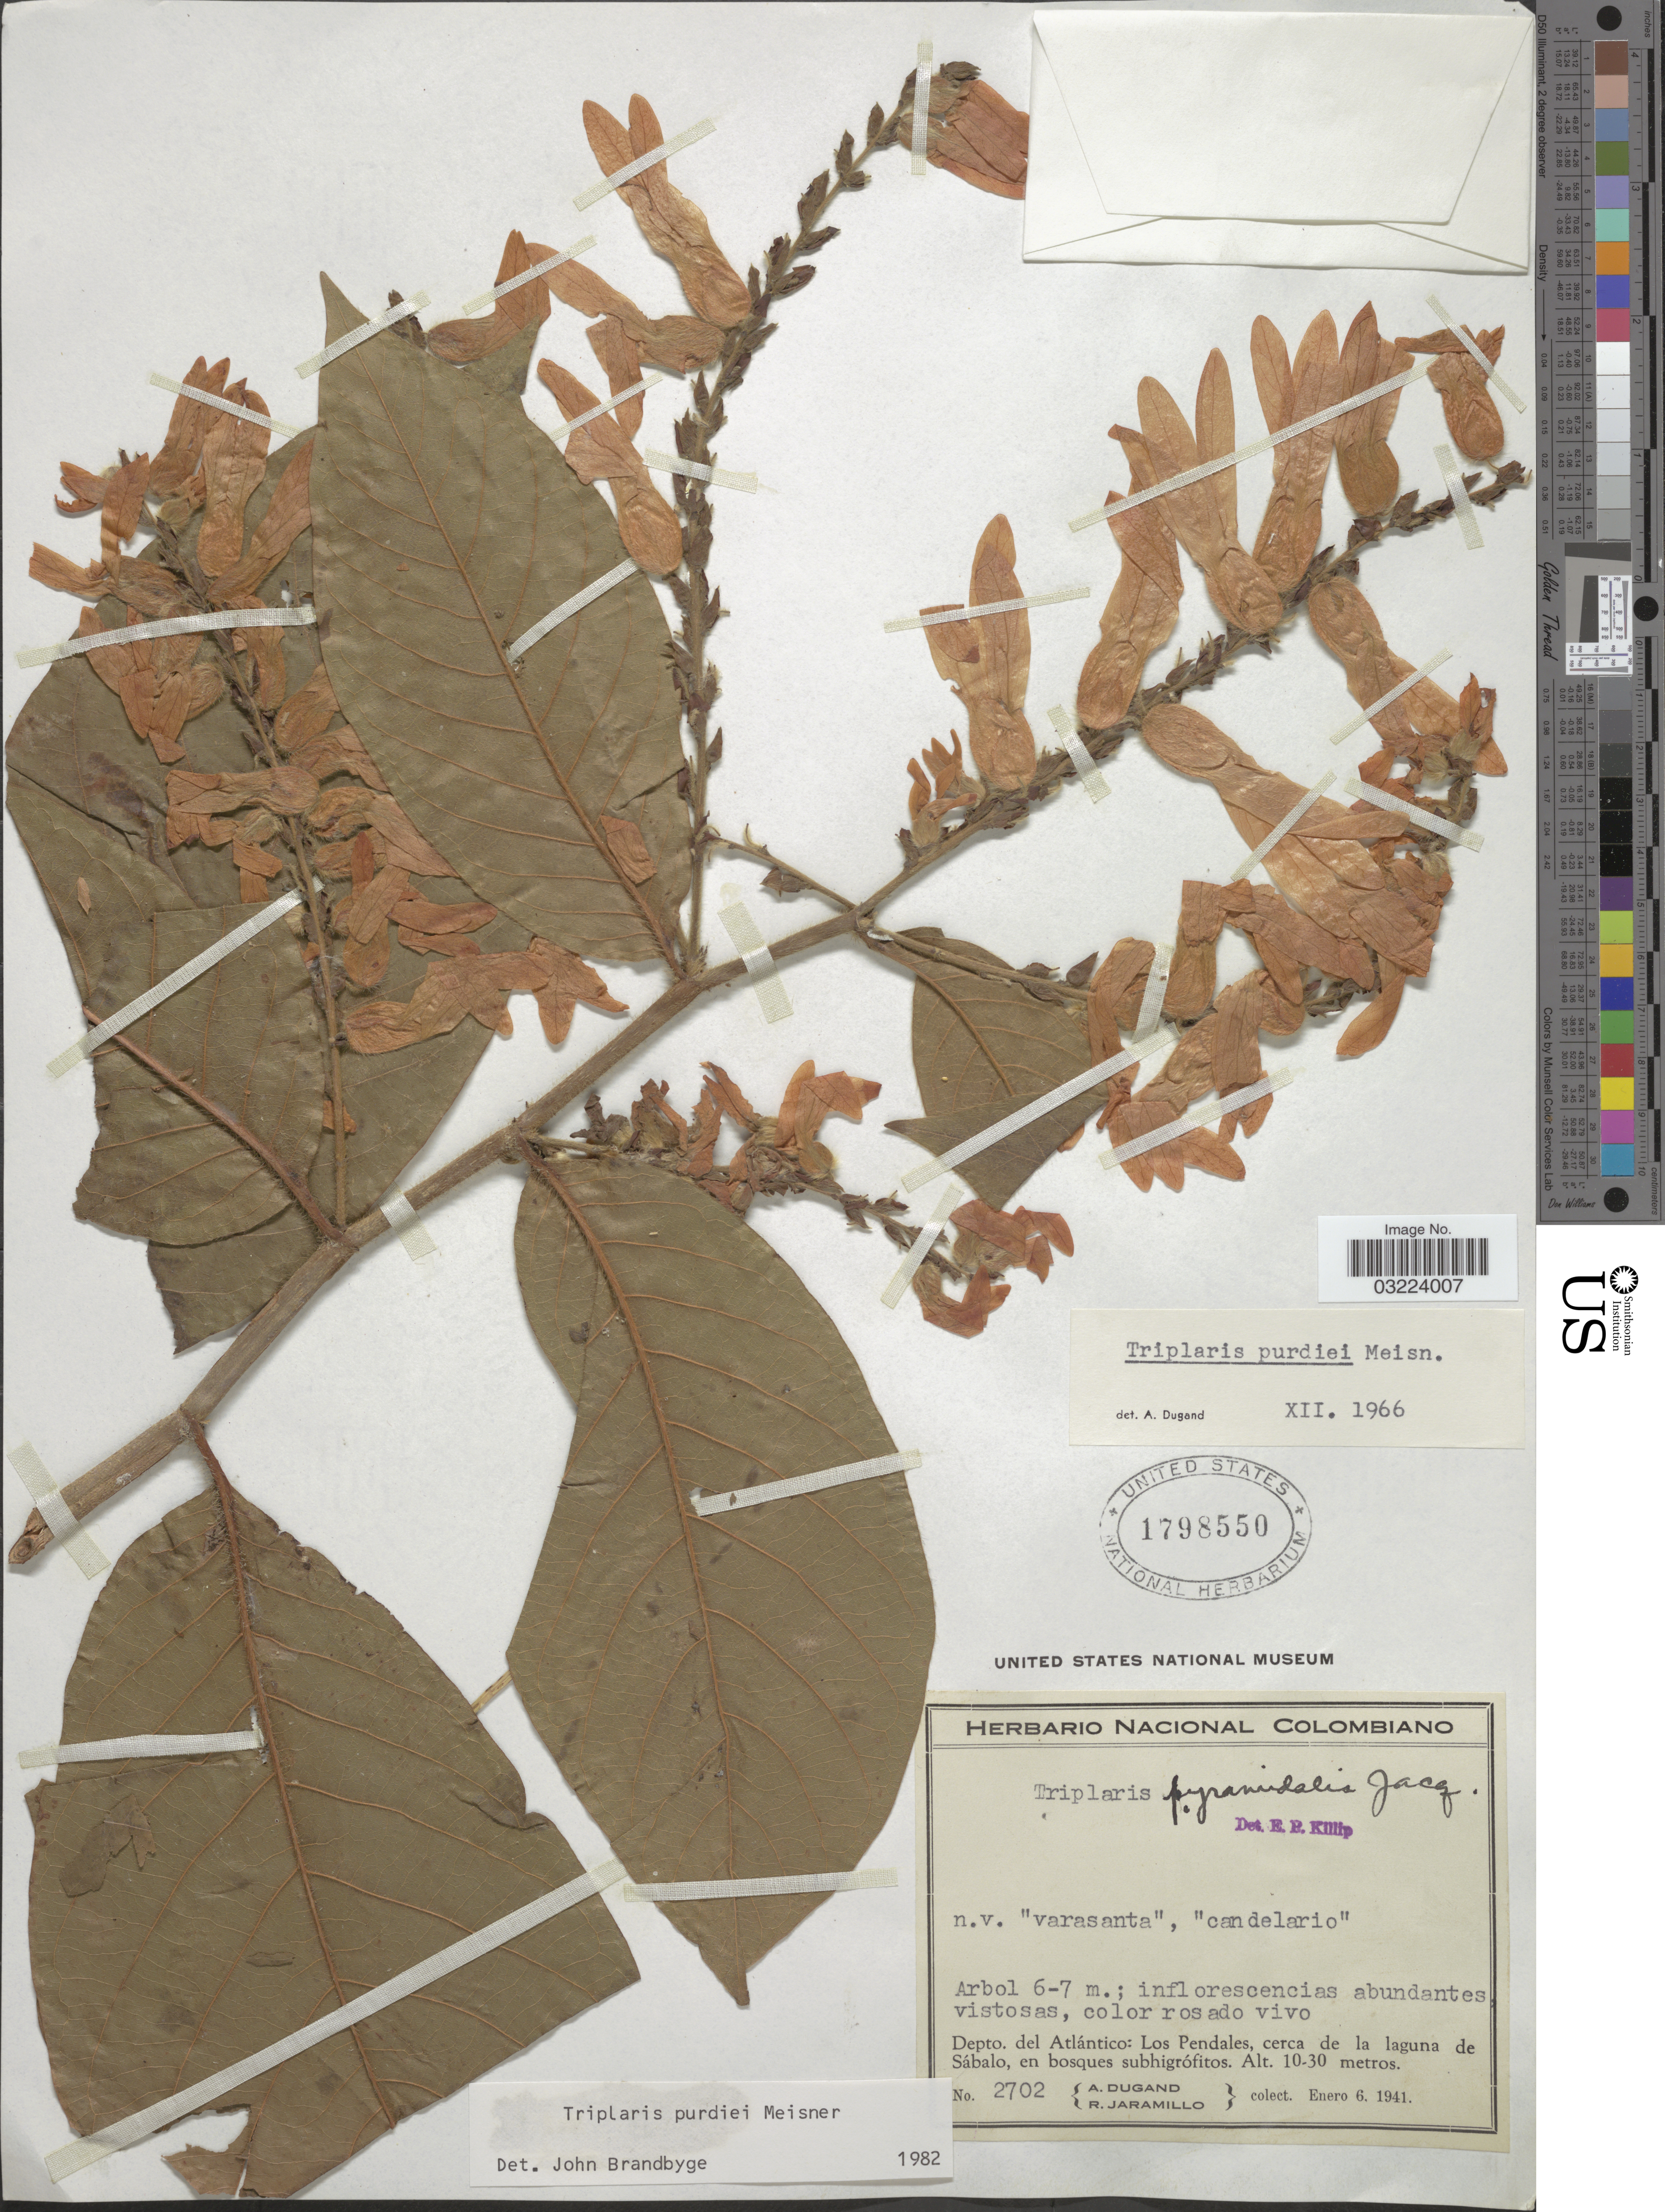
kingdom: Plantae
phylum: Tracheophyta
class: Magnoliopsida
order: Caryophyllales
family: Polygonaceae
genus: Triplaris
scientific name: Triplaris purdiei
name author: Meisn.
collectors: A. Dugand & R. Jaramillo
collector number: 2702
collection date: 1941-01-06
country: Colombia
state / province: Atlántico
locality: Depto. del Atlántico: Los Pendales, cerca de la laguna de Sábalo, en bosques subhigrófitos.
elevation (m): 10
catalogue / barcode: US 1798550